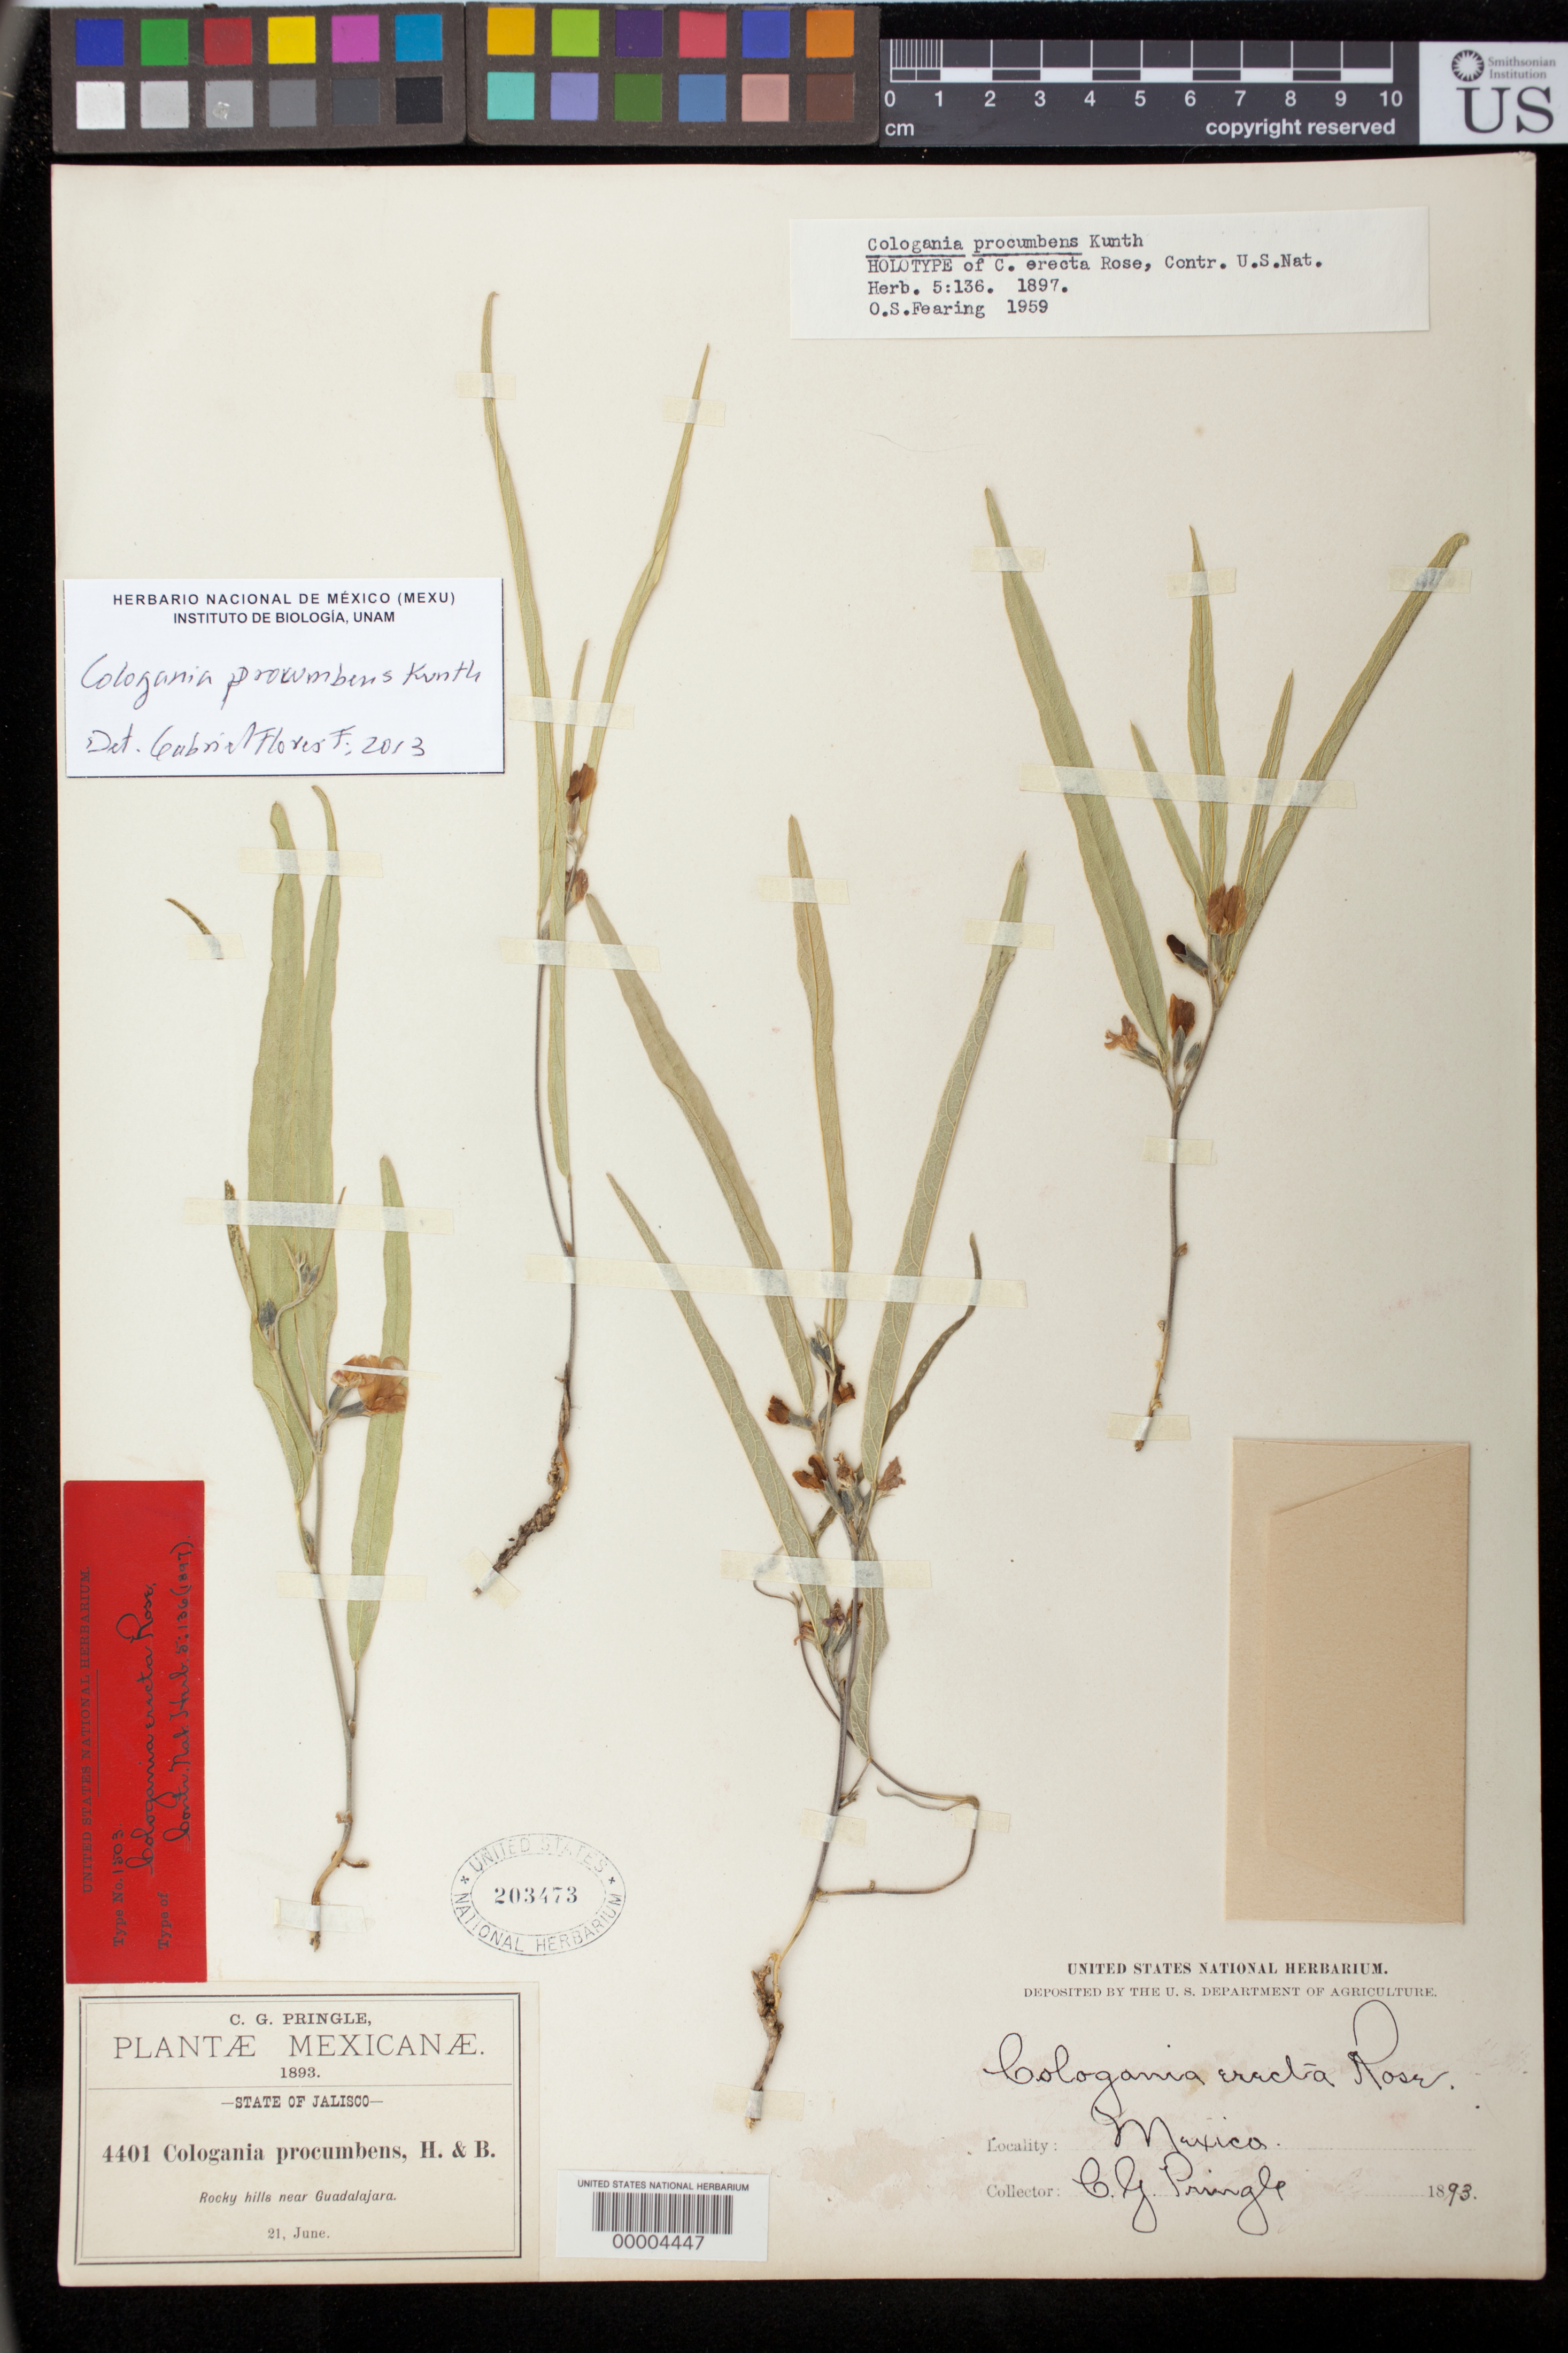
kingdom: Plantae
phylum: Tracheophyta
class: Magnoliopsida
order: Fabales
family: Fabaceae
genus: Cologania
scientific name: Cologania erecta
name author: Rose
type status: Holotype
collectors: C. G. Pringle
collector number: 4401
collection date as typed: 21 Jun 1893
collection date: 1893-06-21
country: Mexico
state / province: Jalisco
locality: Near Guadalajara.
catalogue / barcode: US 203473